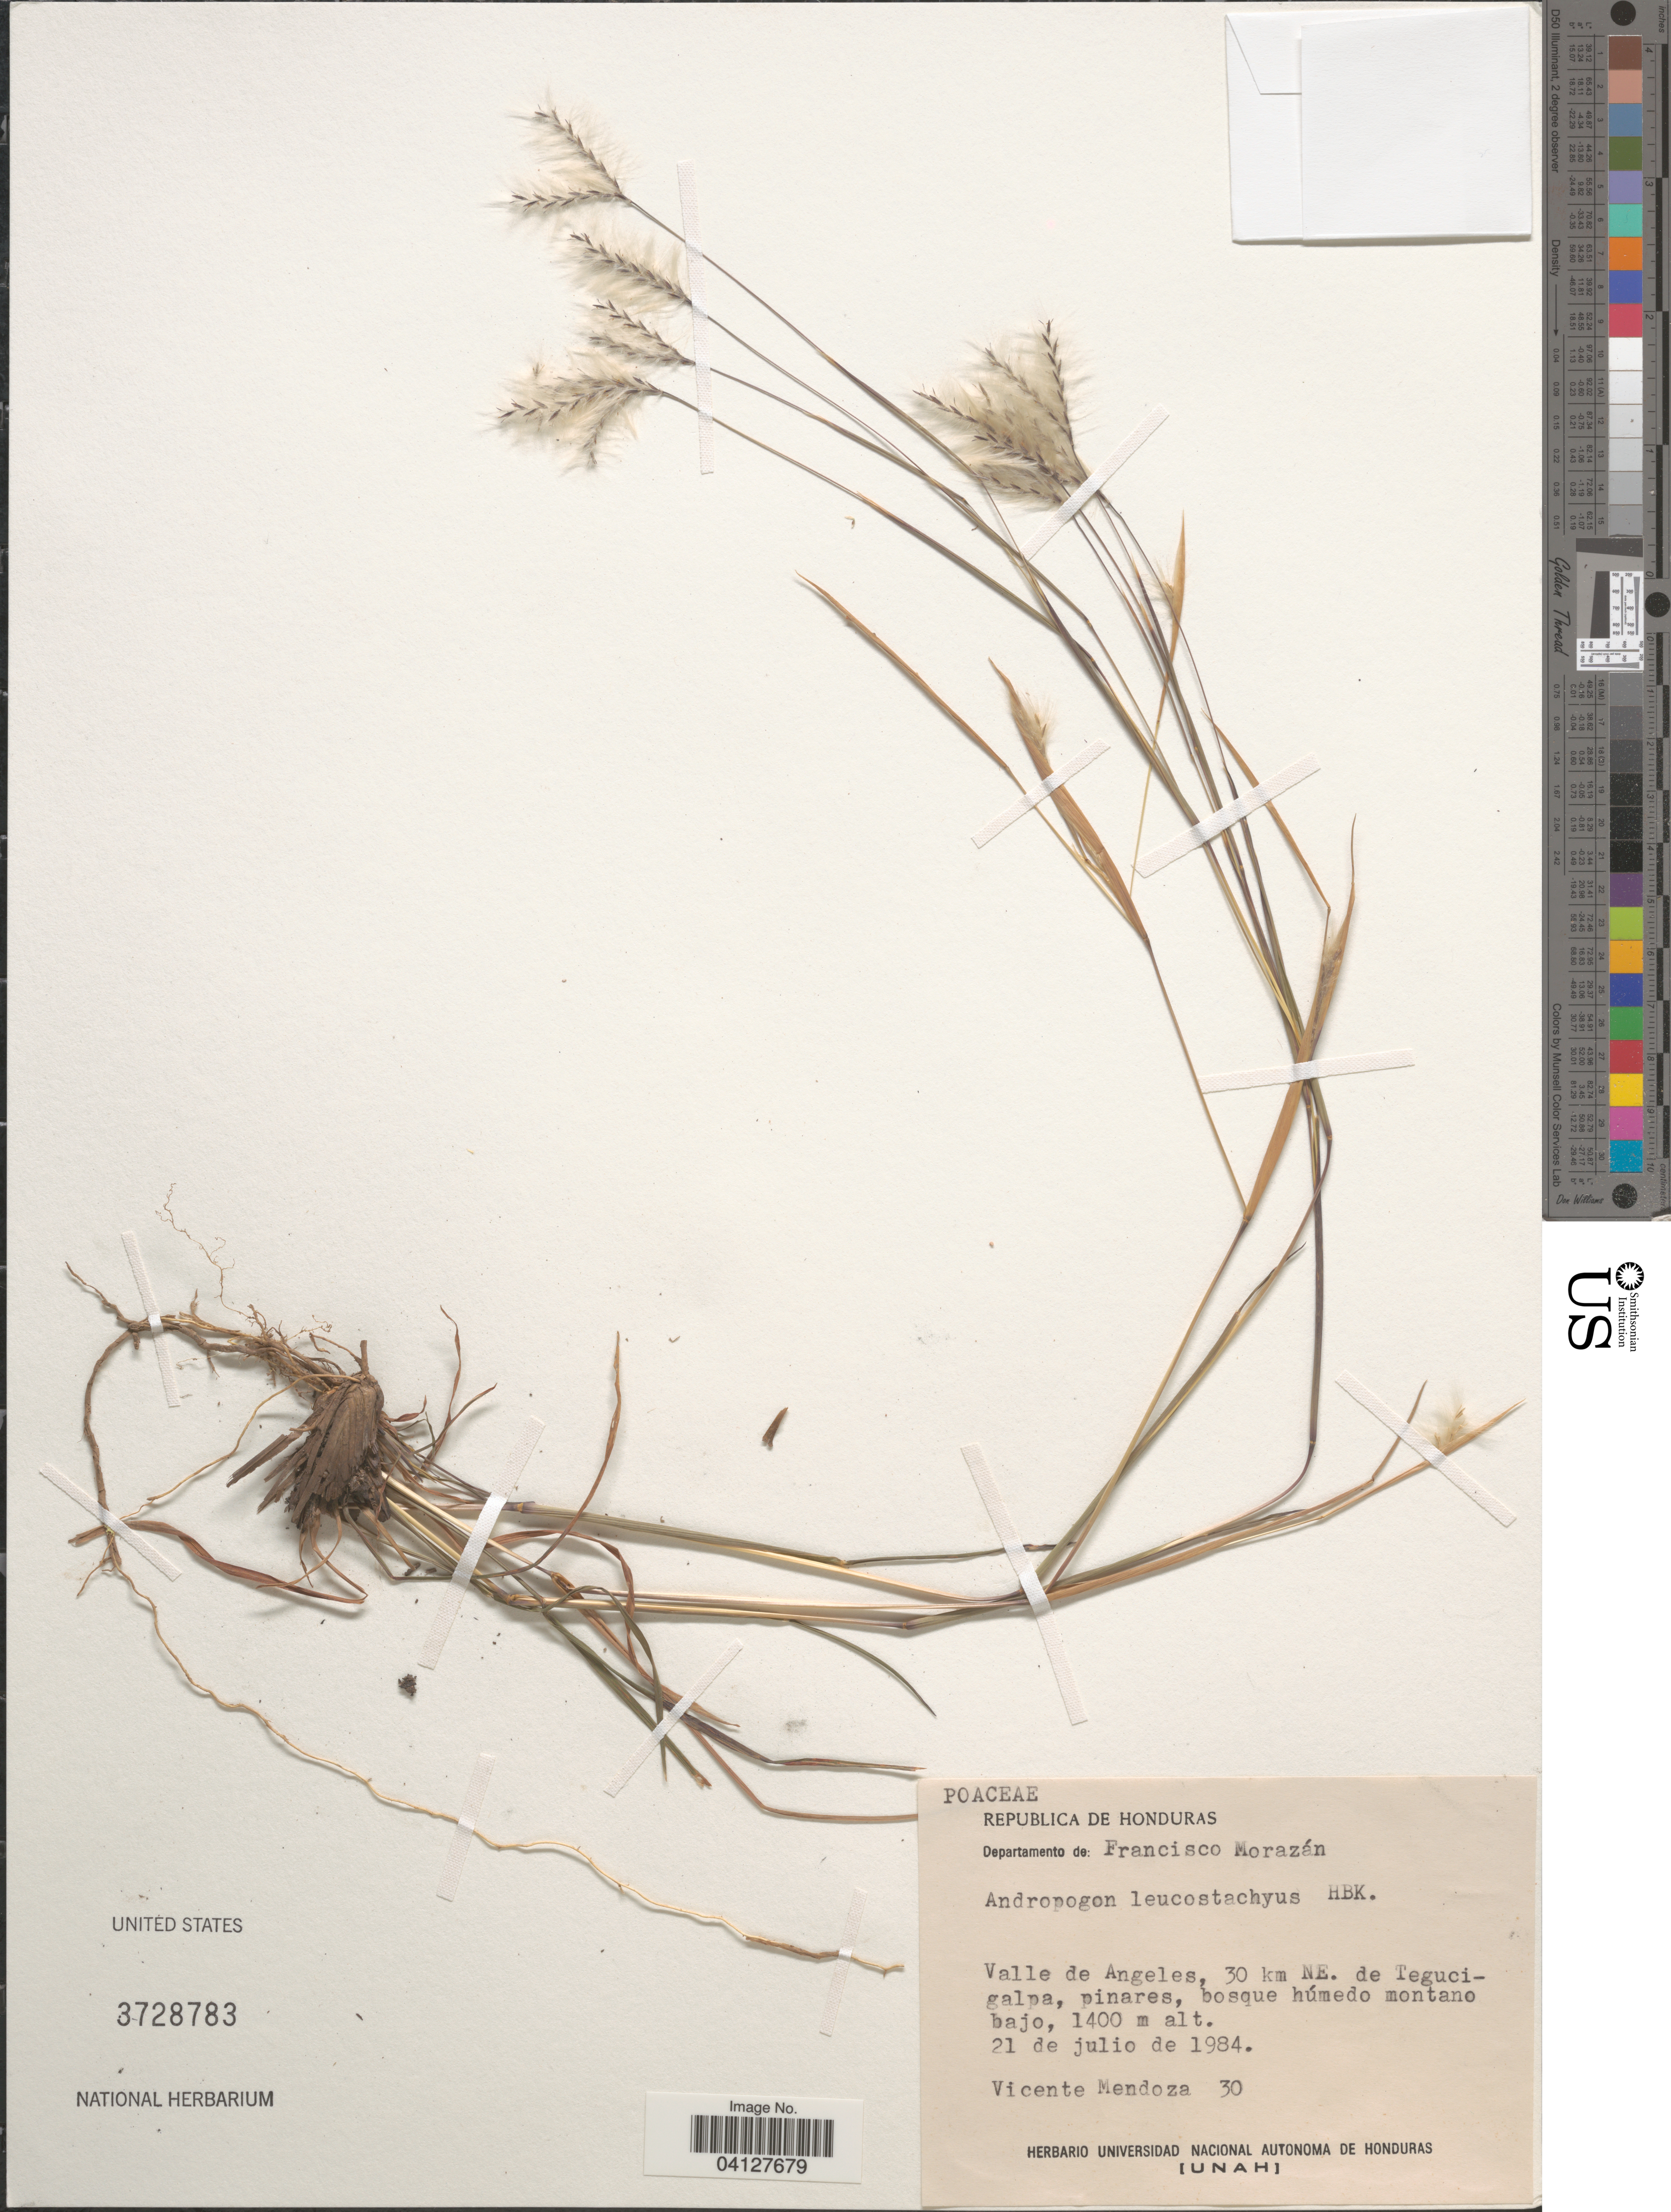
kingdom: Plantae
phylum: Tracheophyta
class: Liliopsida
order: Poales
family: Poaceae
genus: Andropogon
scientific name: Andropogon leucostachyus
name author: Kunth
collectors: V. Mendoza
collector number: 30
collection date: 1984-07-21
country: Honduras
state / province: Fco. Morazán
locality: Republica de Honduras. Departamento de: Francisco Morazán. Valle de Angeles, 30 km NE. de Tegucigalpa.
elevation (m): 1400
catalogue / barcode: US 3728783